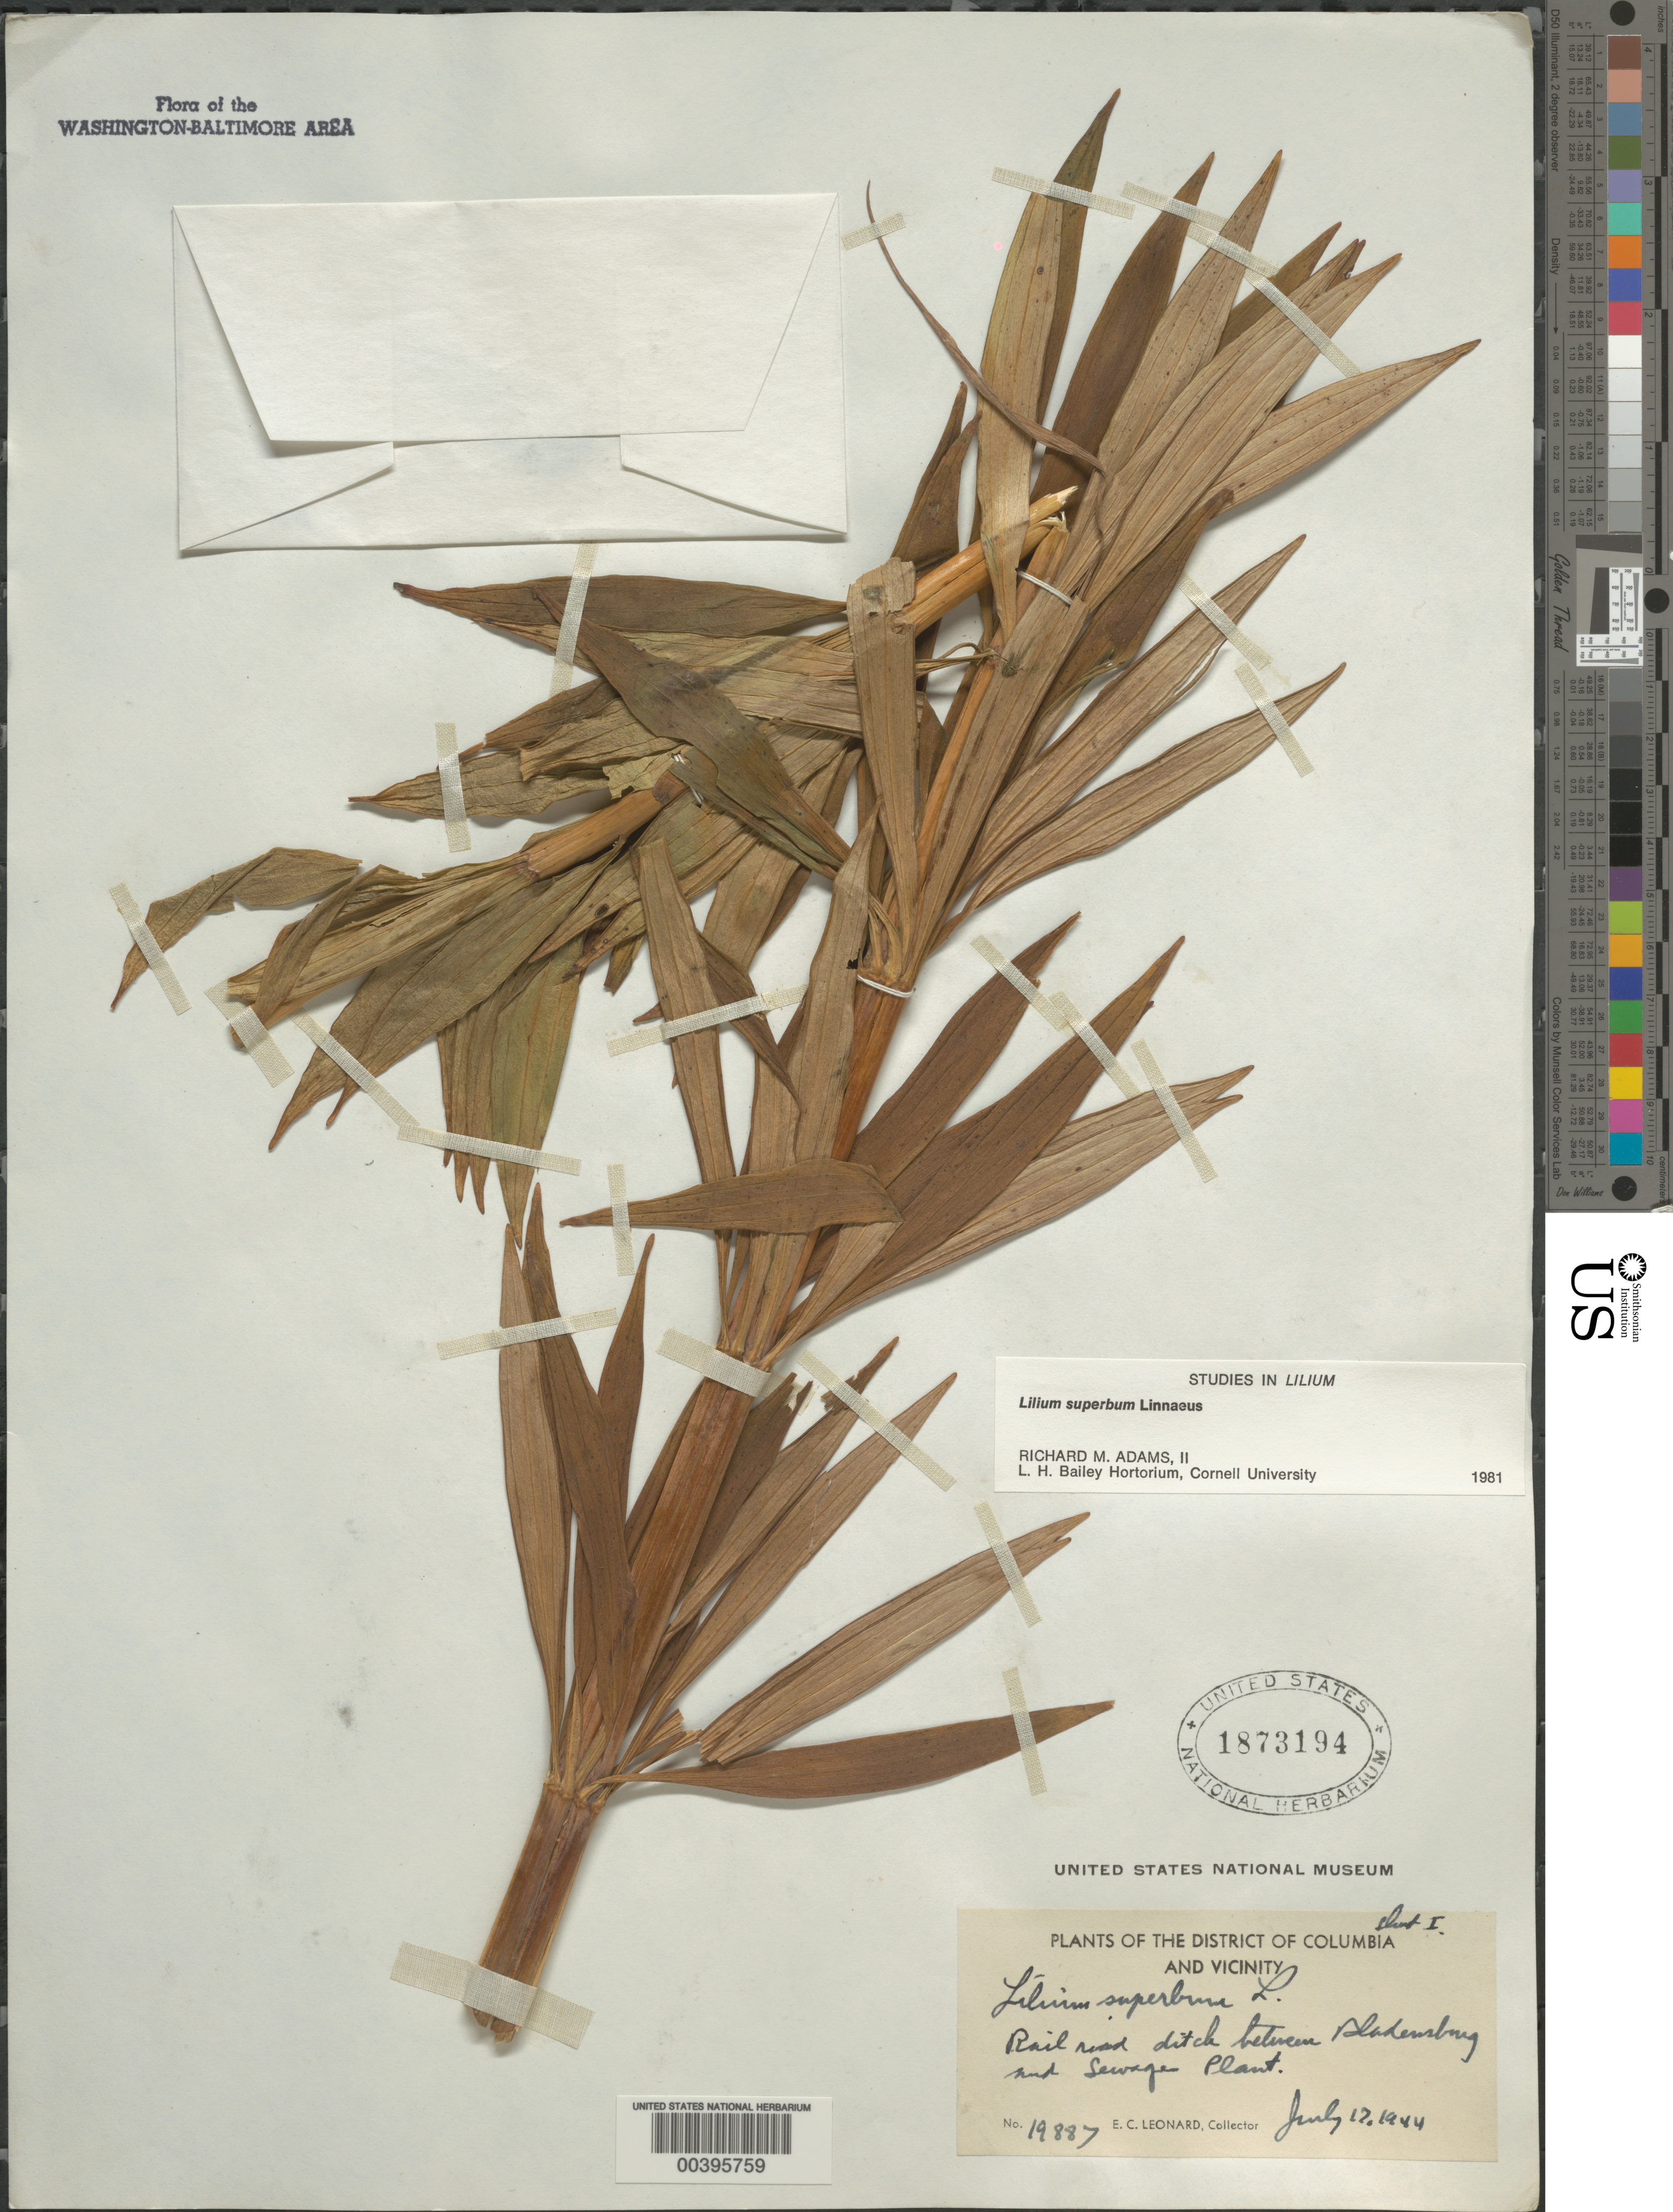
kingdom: Plantae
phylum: Tracheophyta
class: Liliopsida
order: Liliales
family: Liliaceae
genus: Lilium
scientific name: Lilium superbum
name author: L.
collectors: E. C. Leonard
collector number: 19887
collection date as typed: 17 Jul 1944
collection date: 1944-07-17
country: United States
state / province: Maryland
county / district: Prince George's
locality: Between Bladensburg and sewage plant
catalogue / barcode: US 1873194